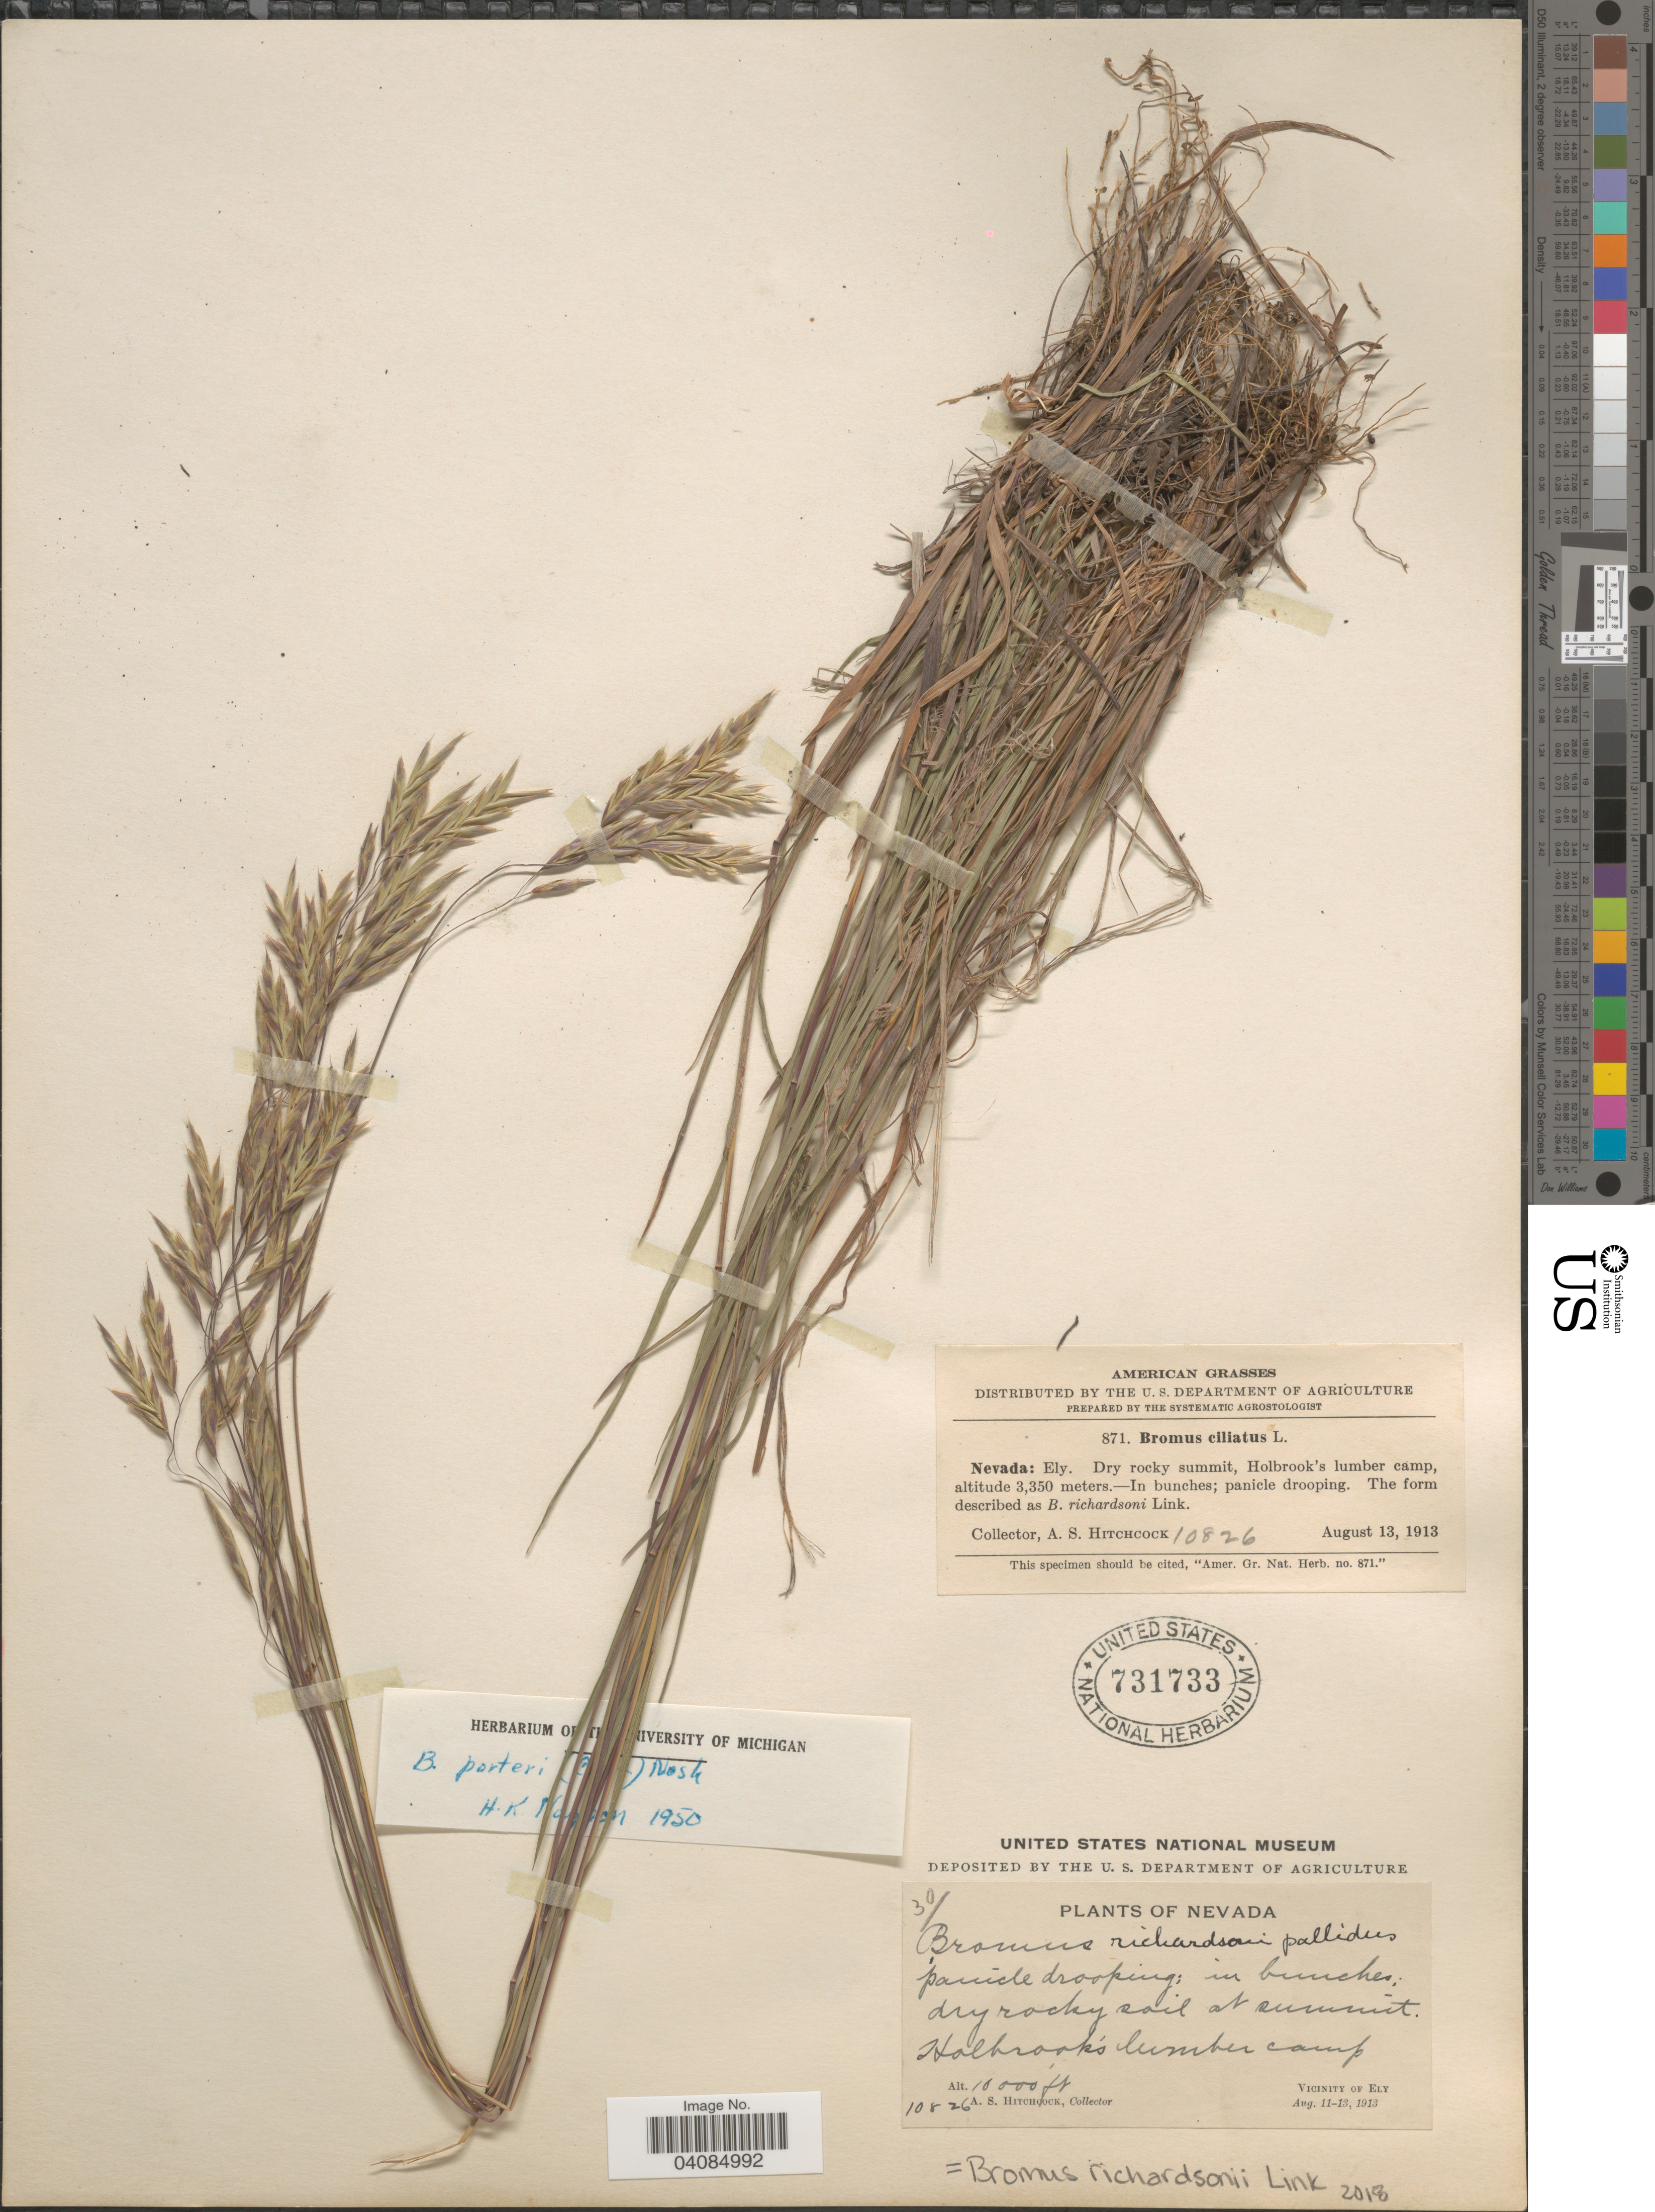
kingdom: Plantae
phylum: Tracheophyta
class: Liliopsida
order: Poales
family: Poaceae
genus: Bromus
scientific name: Bromus racemosus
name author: L.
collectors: A. S. Hitchcock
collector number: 10826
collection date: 1913-08-13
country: United States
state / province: Nevada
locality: Ely. Dry rocky summit, Holbrook's lumber camp. In bunches; panicle drooping.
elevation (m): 3350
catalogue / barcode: US 731733